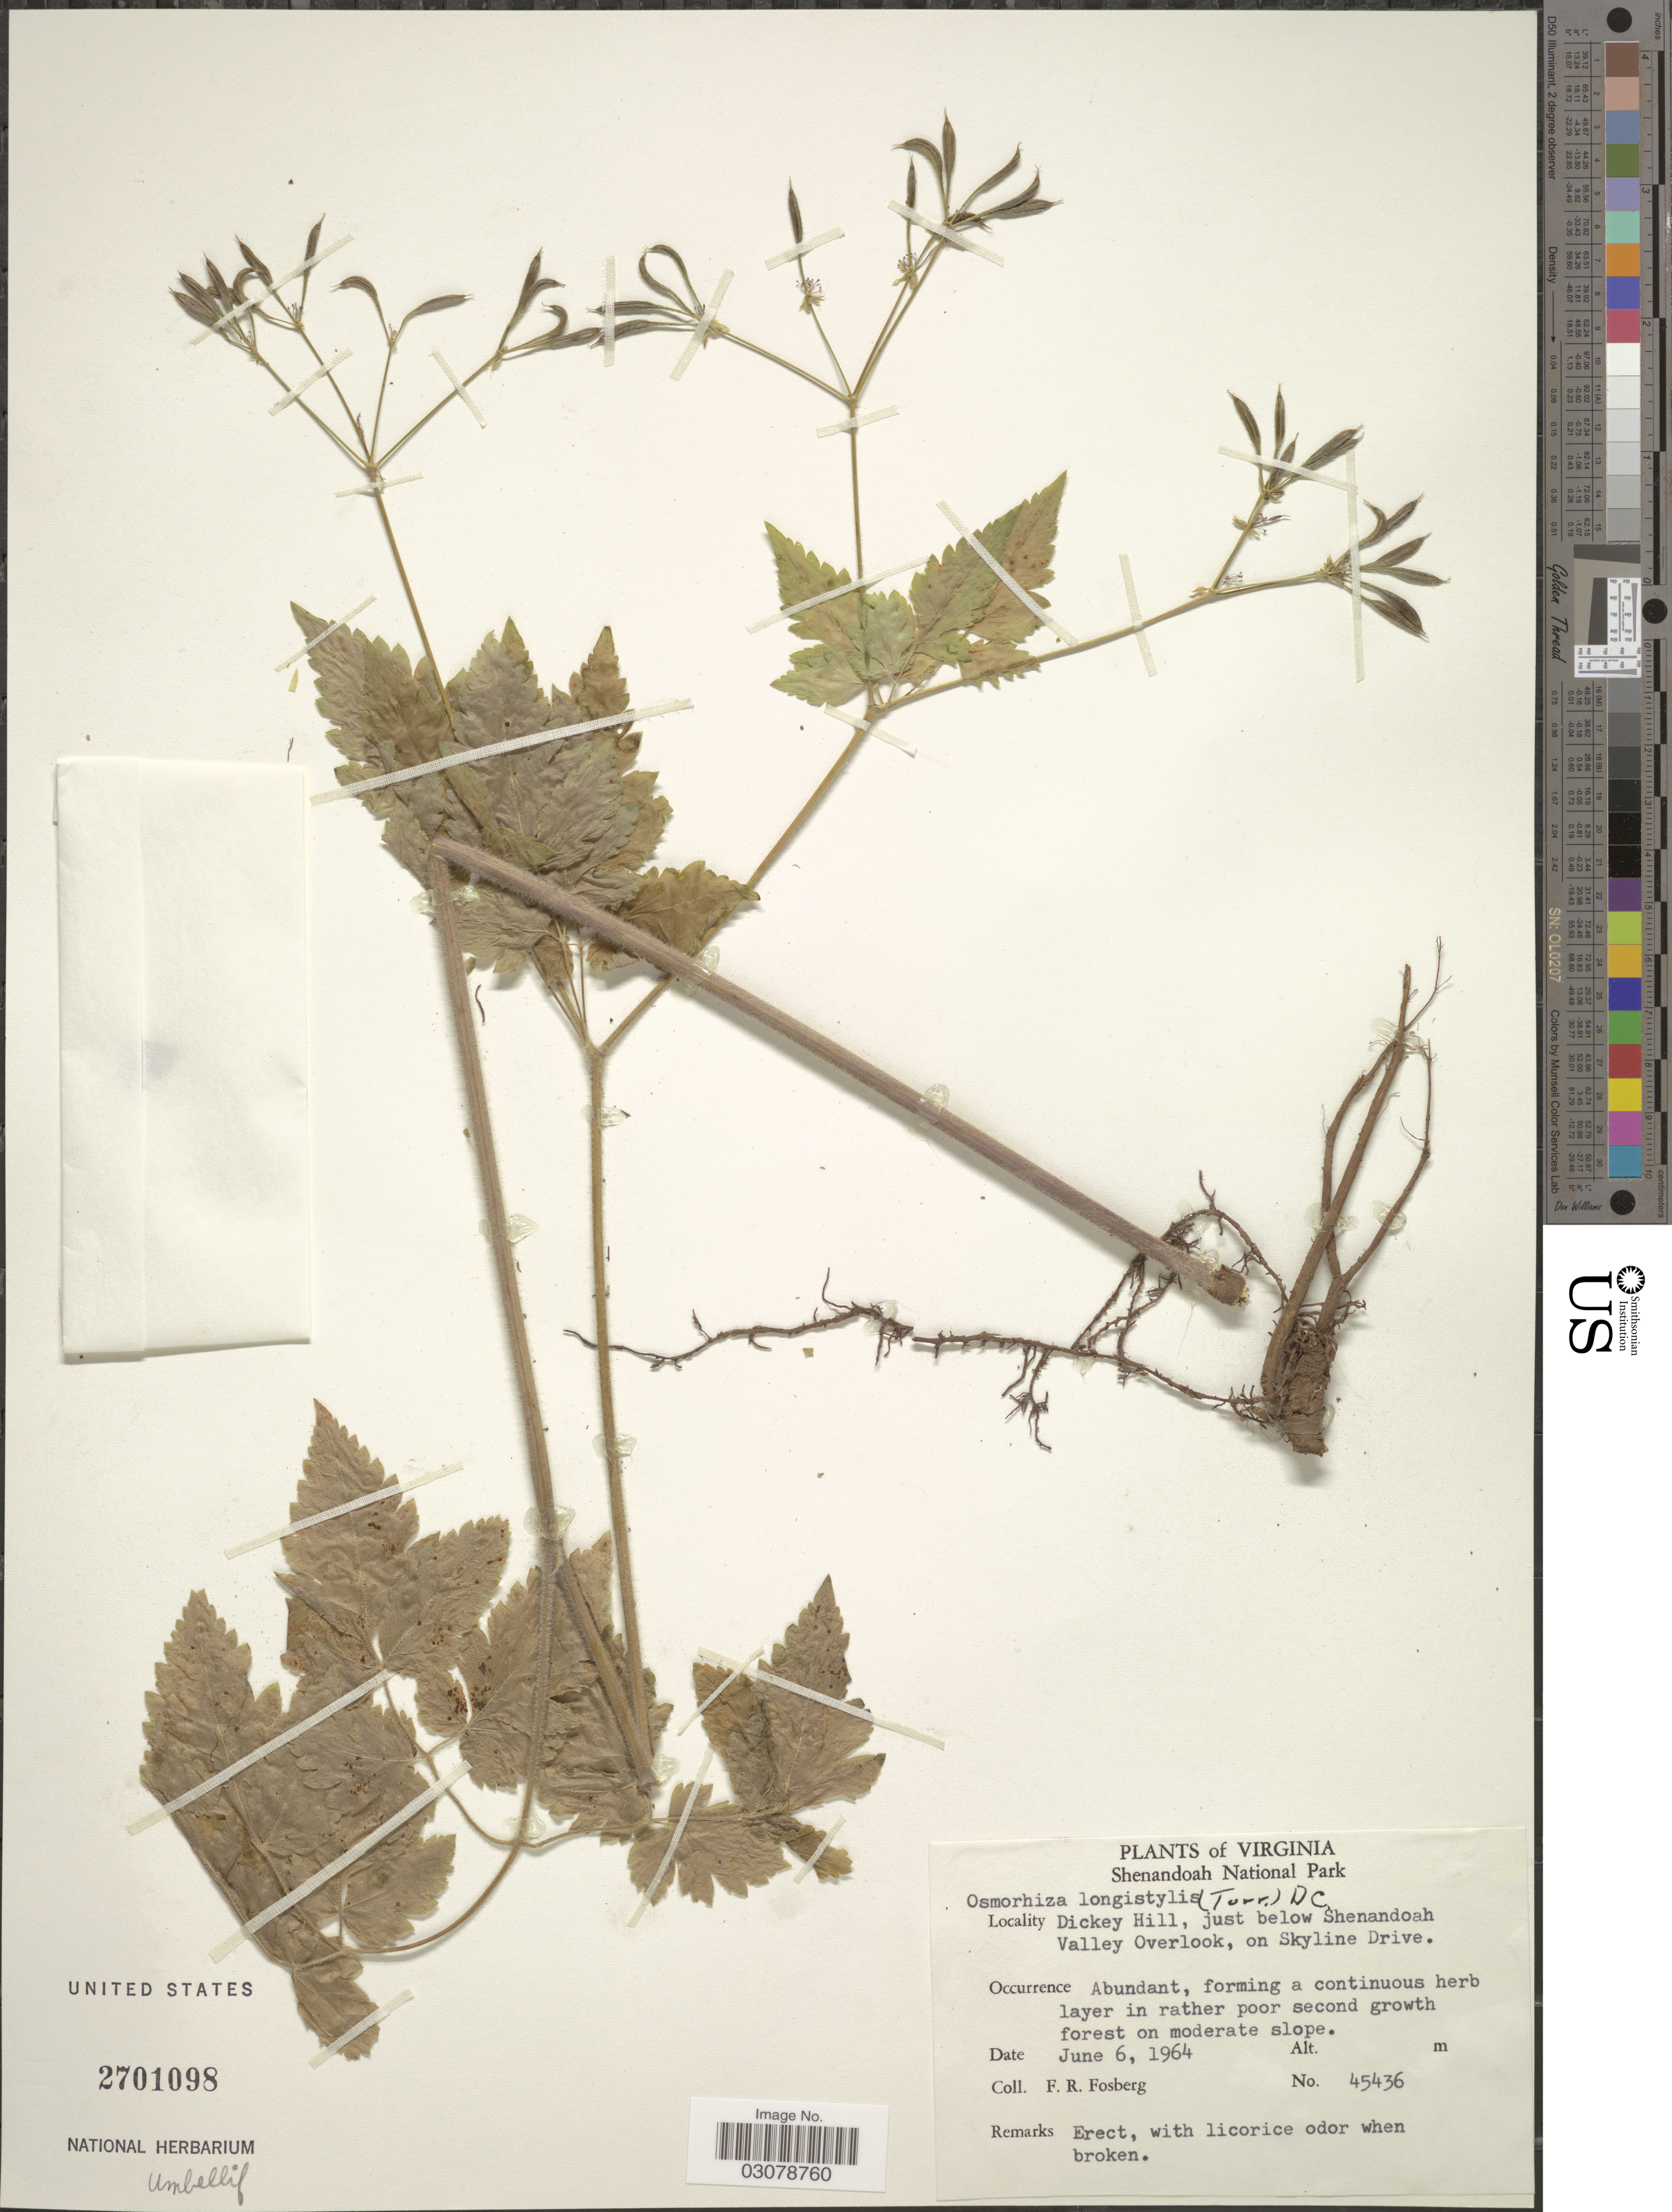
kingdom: Plantae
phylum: Tracheophyta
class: Magnoliopsida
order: Apiales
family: Apiaceae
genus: Osmorhiza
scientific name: Osmorhiza longistylis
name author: (Torr.) DC.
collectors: F. R. Fosberg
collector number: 45436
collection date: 1964-06-06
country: United States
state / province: Virginia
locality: Shenandoah National Park, Dickey HIll, just below Shenandoah Valley Overlook, on Skyline Drive.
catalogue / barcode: US 2701098